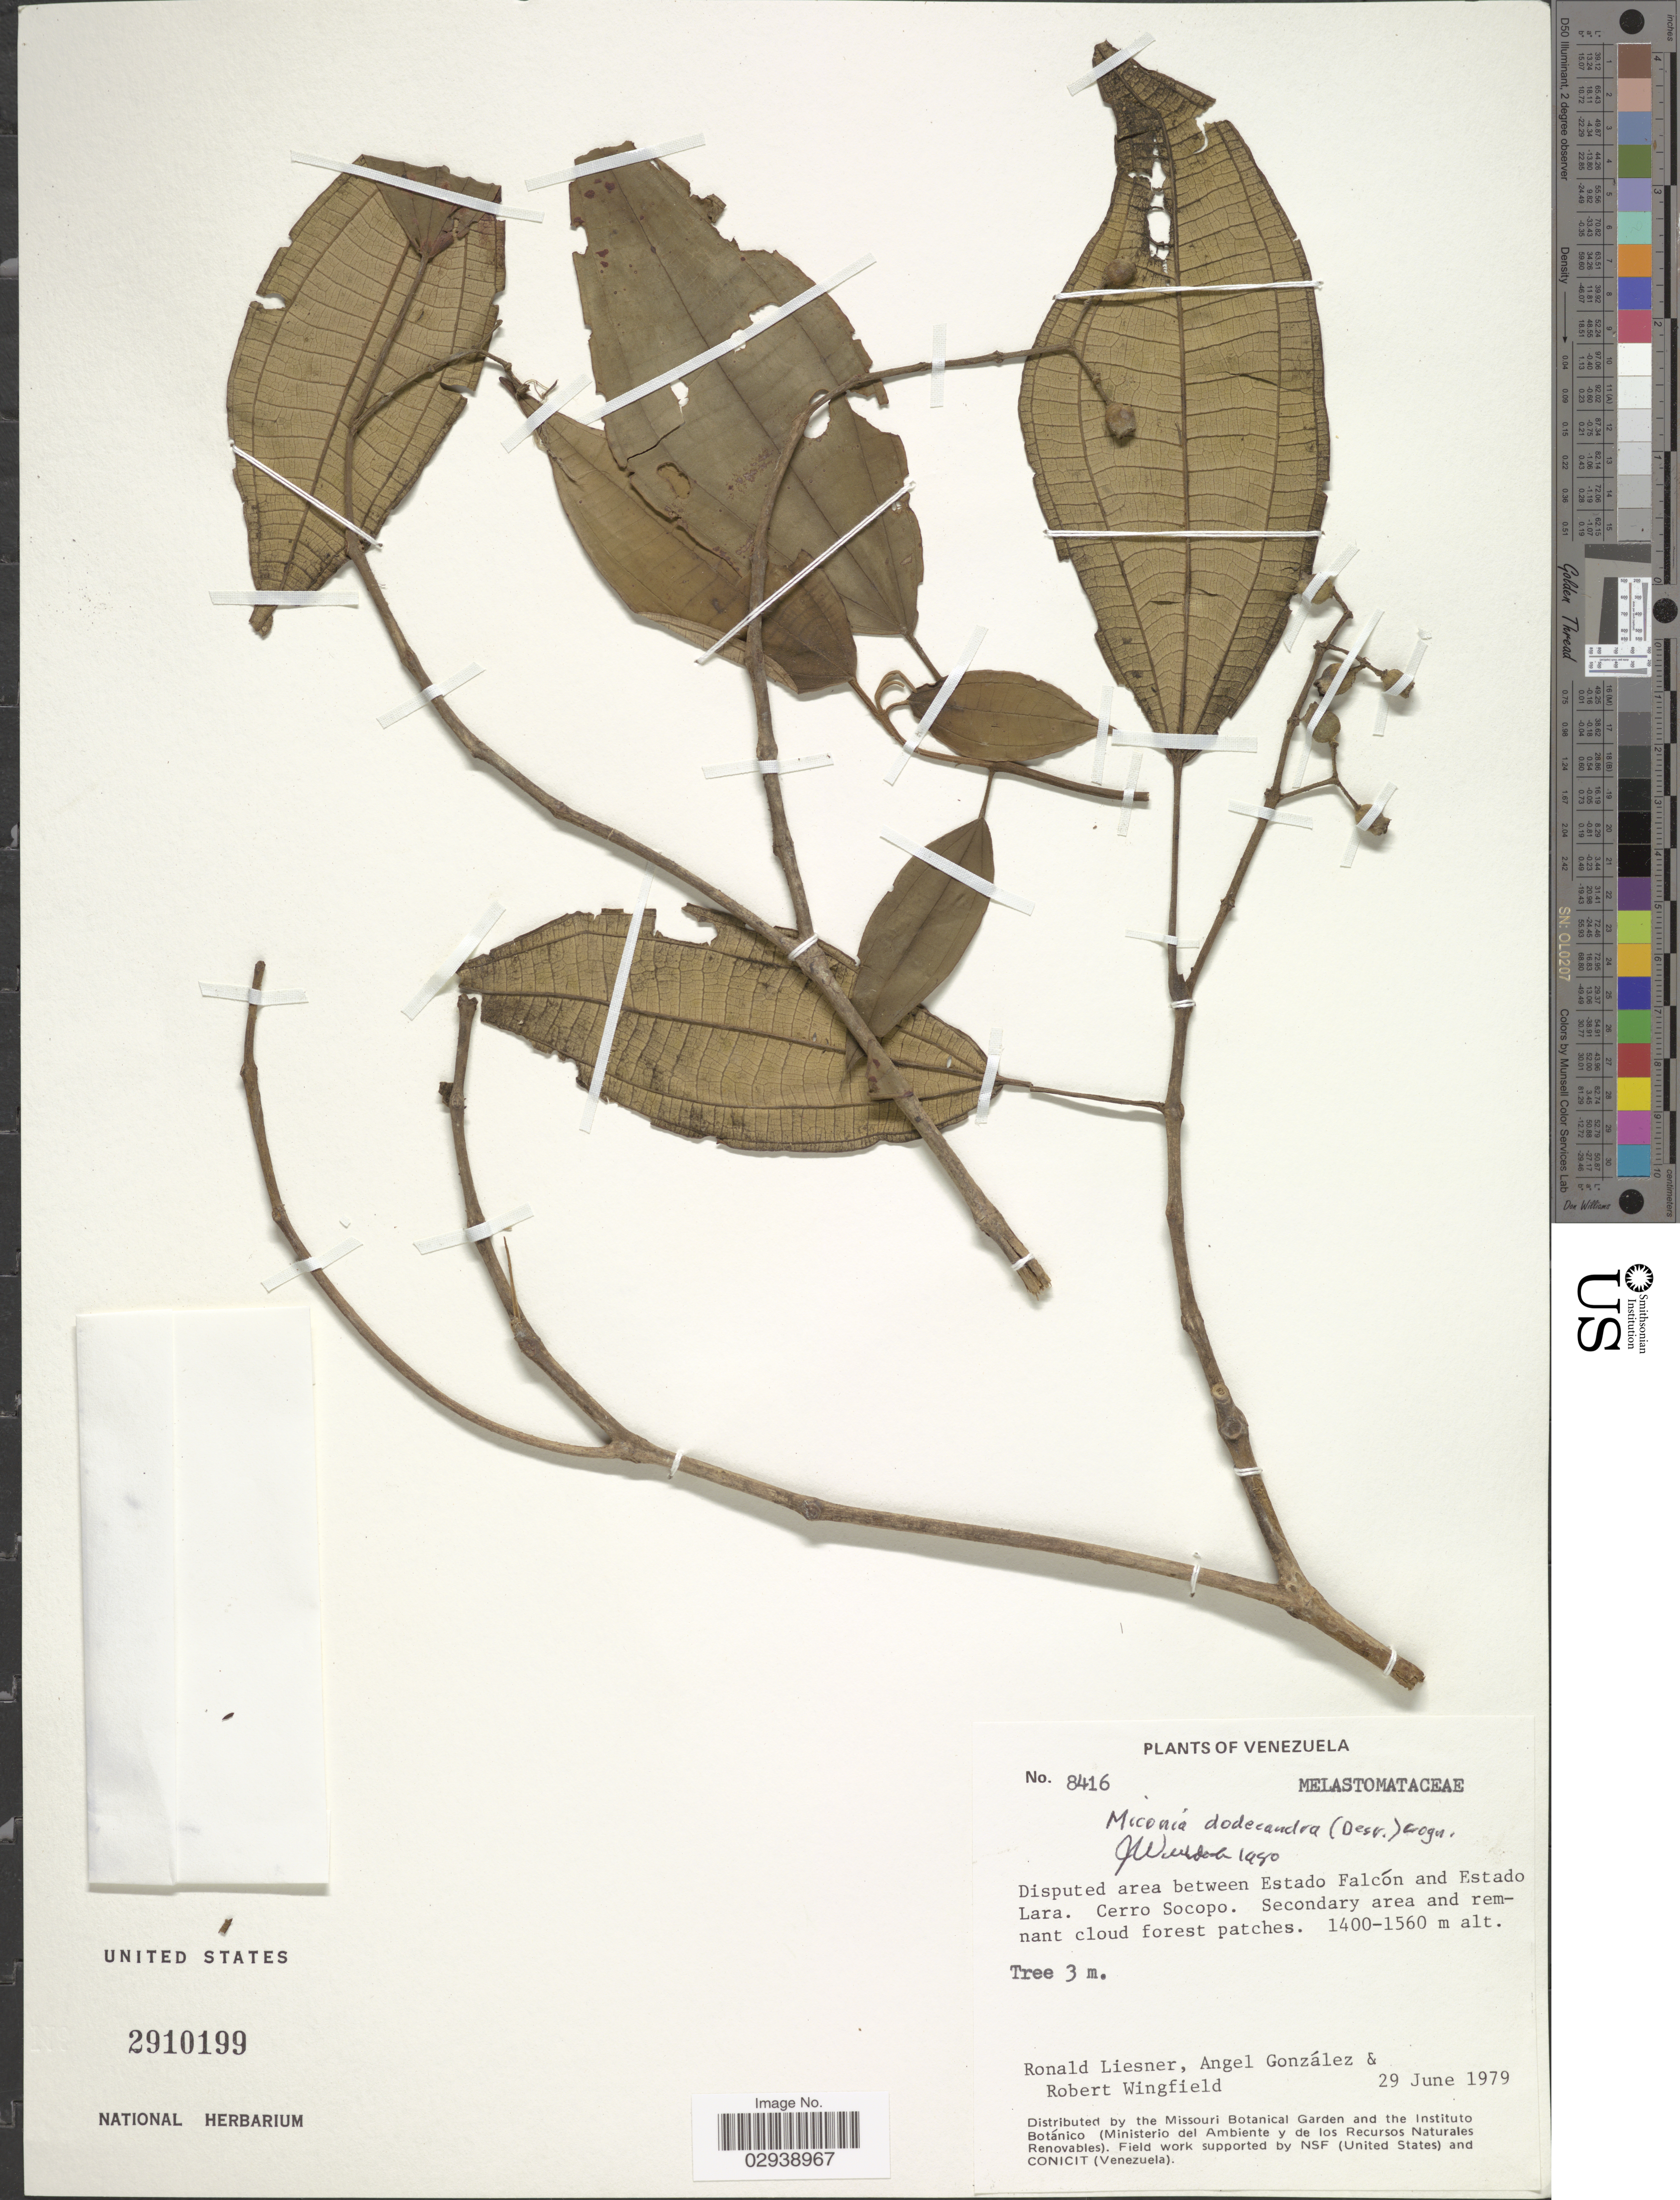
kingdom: Plantae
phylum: Tracheophyta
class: Magnoliopsida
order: Myrtales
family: Melastomataceae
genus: Miconia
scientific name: Miconia dodecandra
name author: Cogn.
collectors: R. L. Liesner, A. C. González & R. C. Wingfield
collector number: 8416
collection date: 1979-06-29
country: Venezuela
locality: Disputed area between Estado Falcón and Estado Lara. Cerro Socopo.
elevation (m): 1400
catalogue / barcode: US 2910199